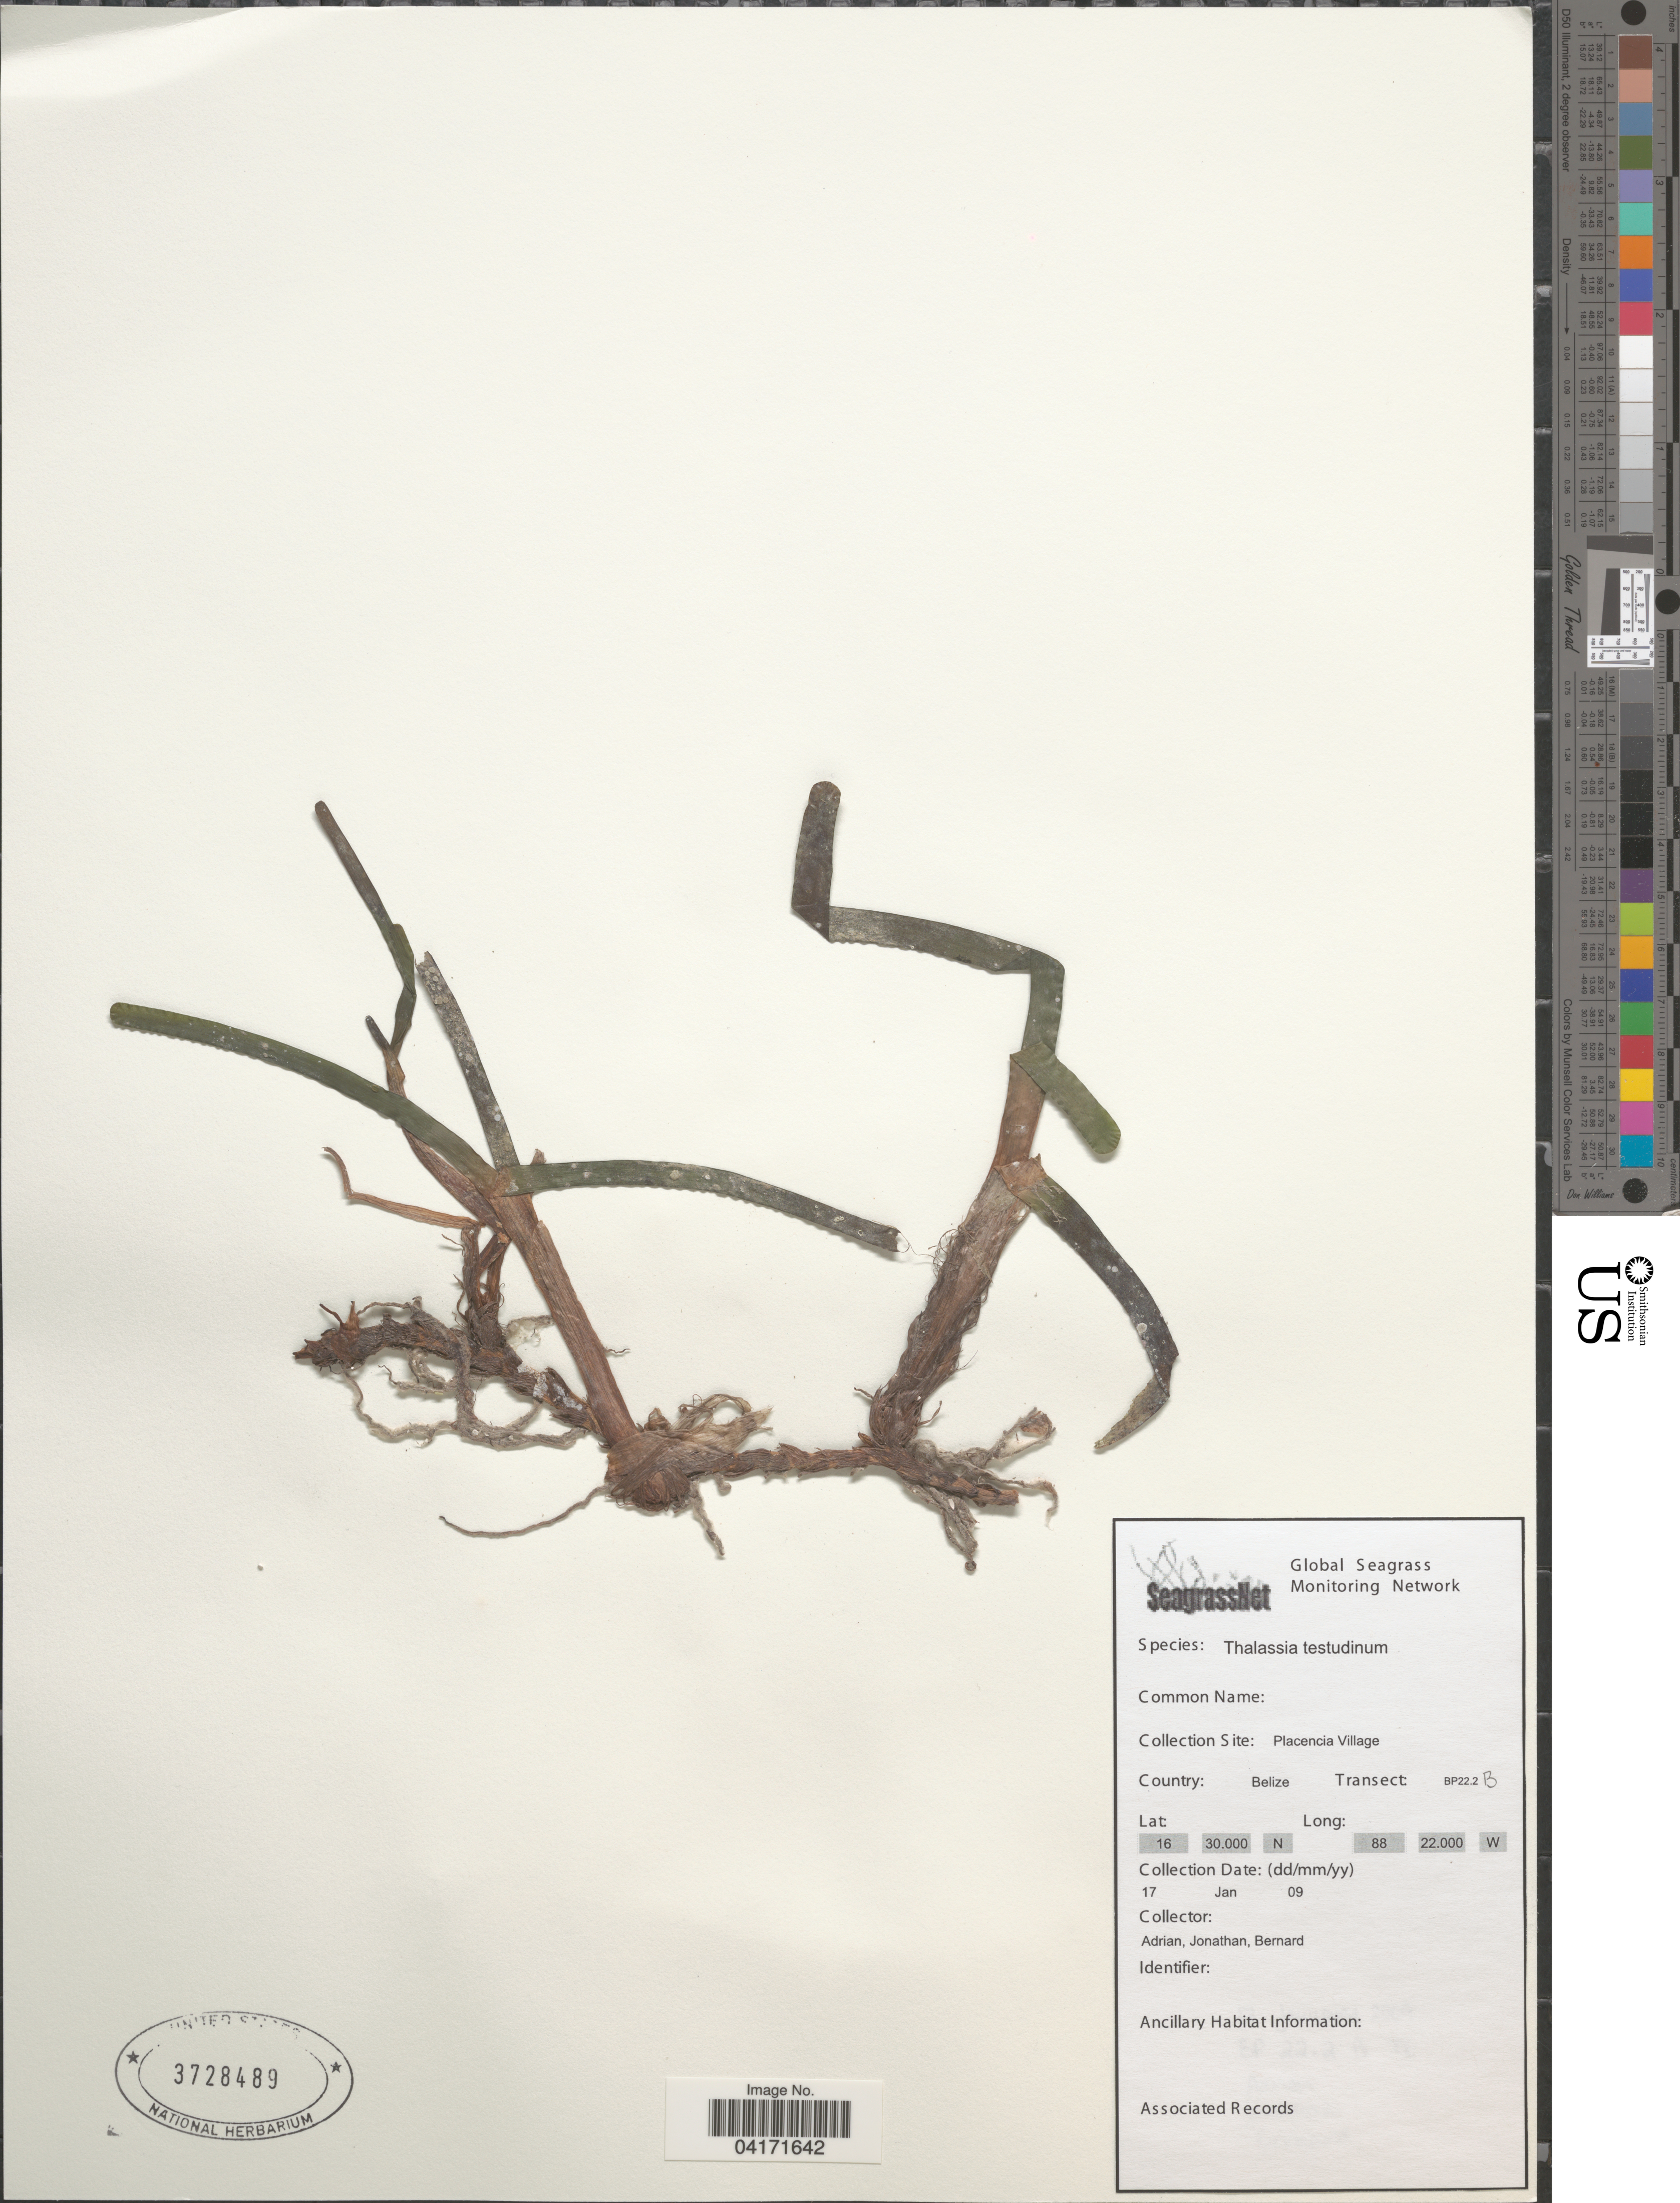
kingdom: Plantae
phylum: Tracheophyta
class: Liliopsida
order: Alismatales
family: Hydrocharitaceae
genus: Thalassia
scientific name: Thalassia testudinum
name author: Banks & Sol. ex K.D. Koenig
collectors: Adrian, Jonathan & -. Bernard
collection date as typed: Transcribed d/m/y: 17/1/9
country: Belize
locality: Placencia Village. Transect: BP22.2 B.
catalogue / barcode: US 3728489